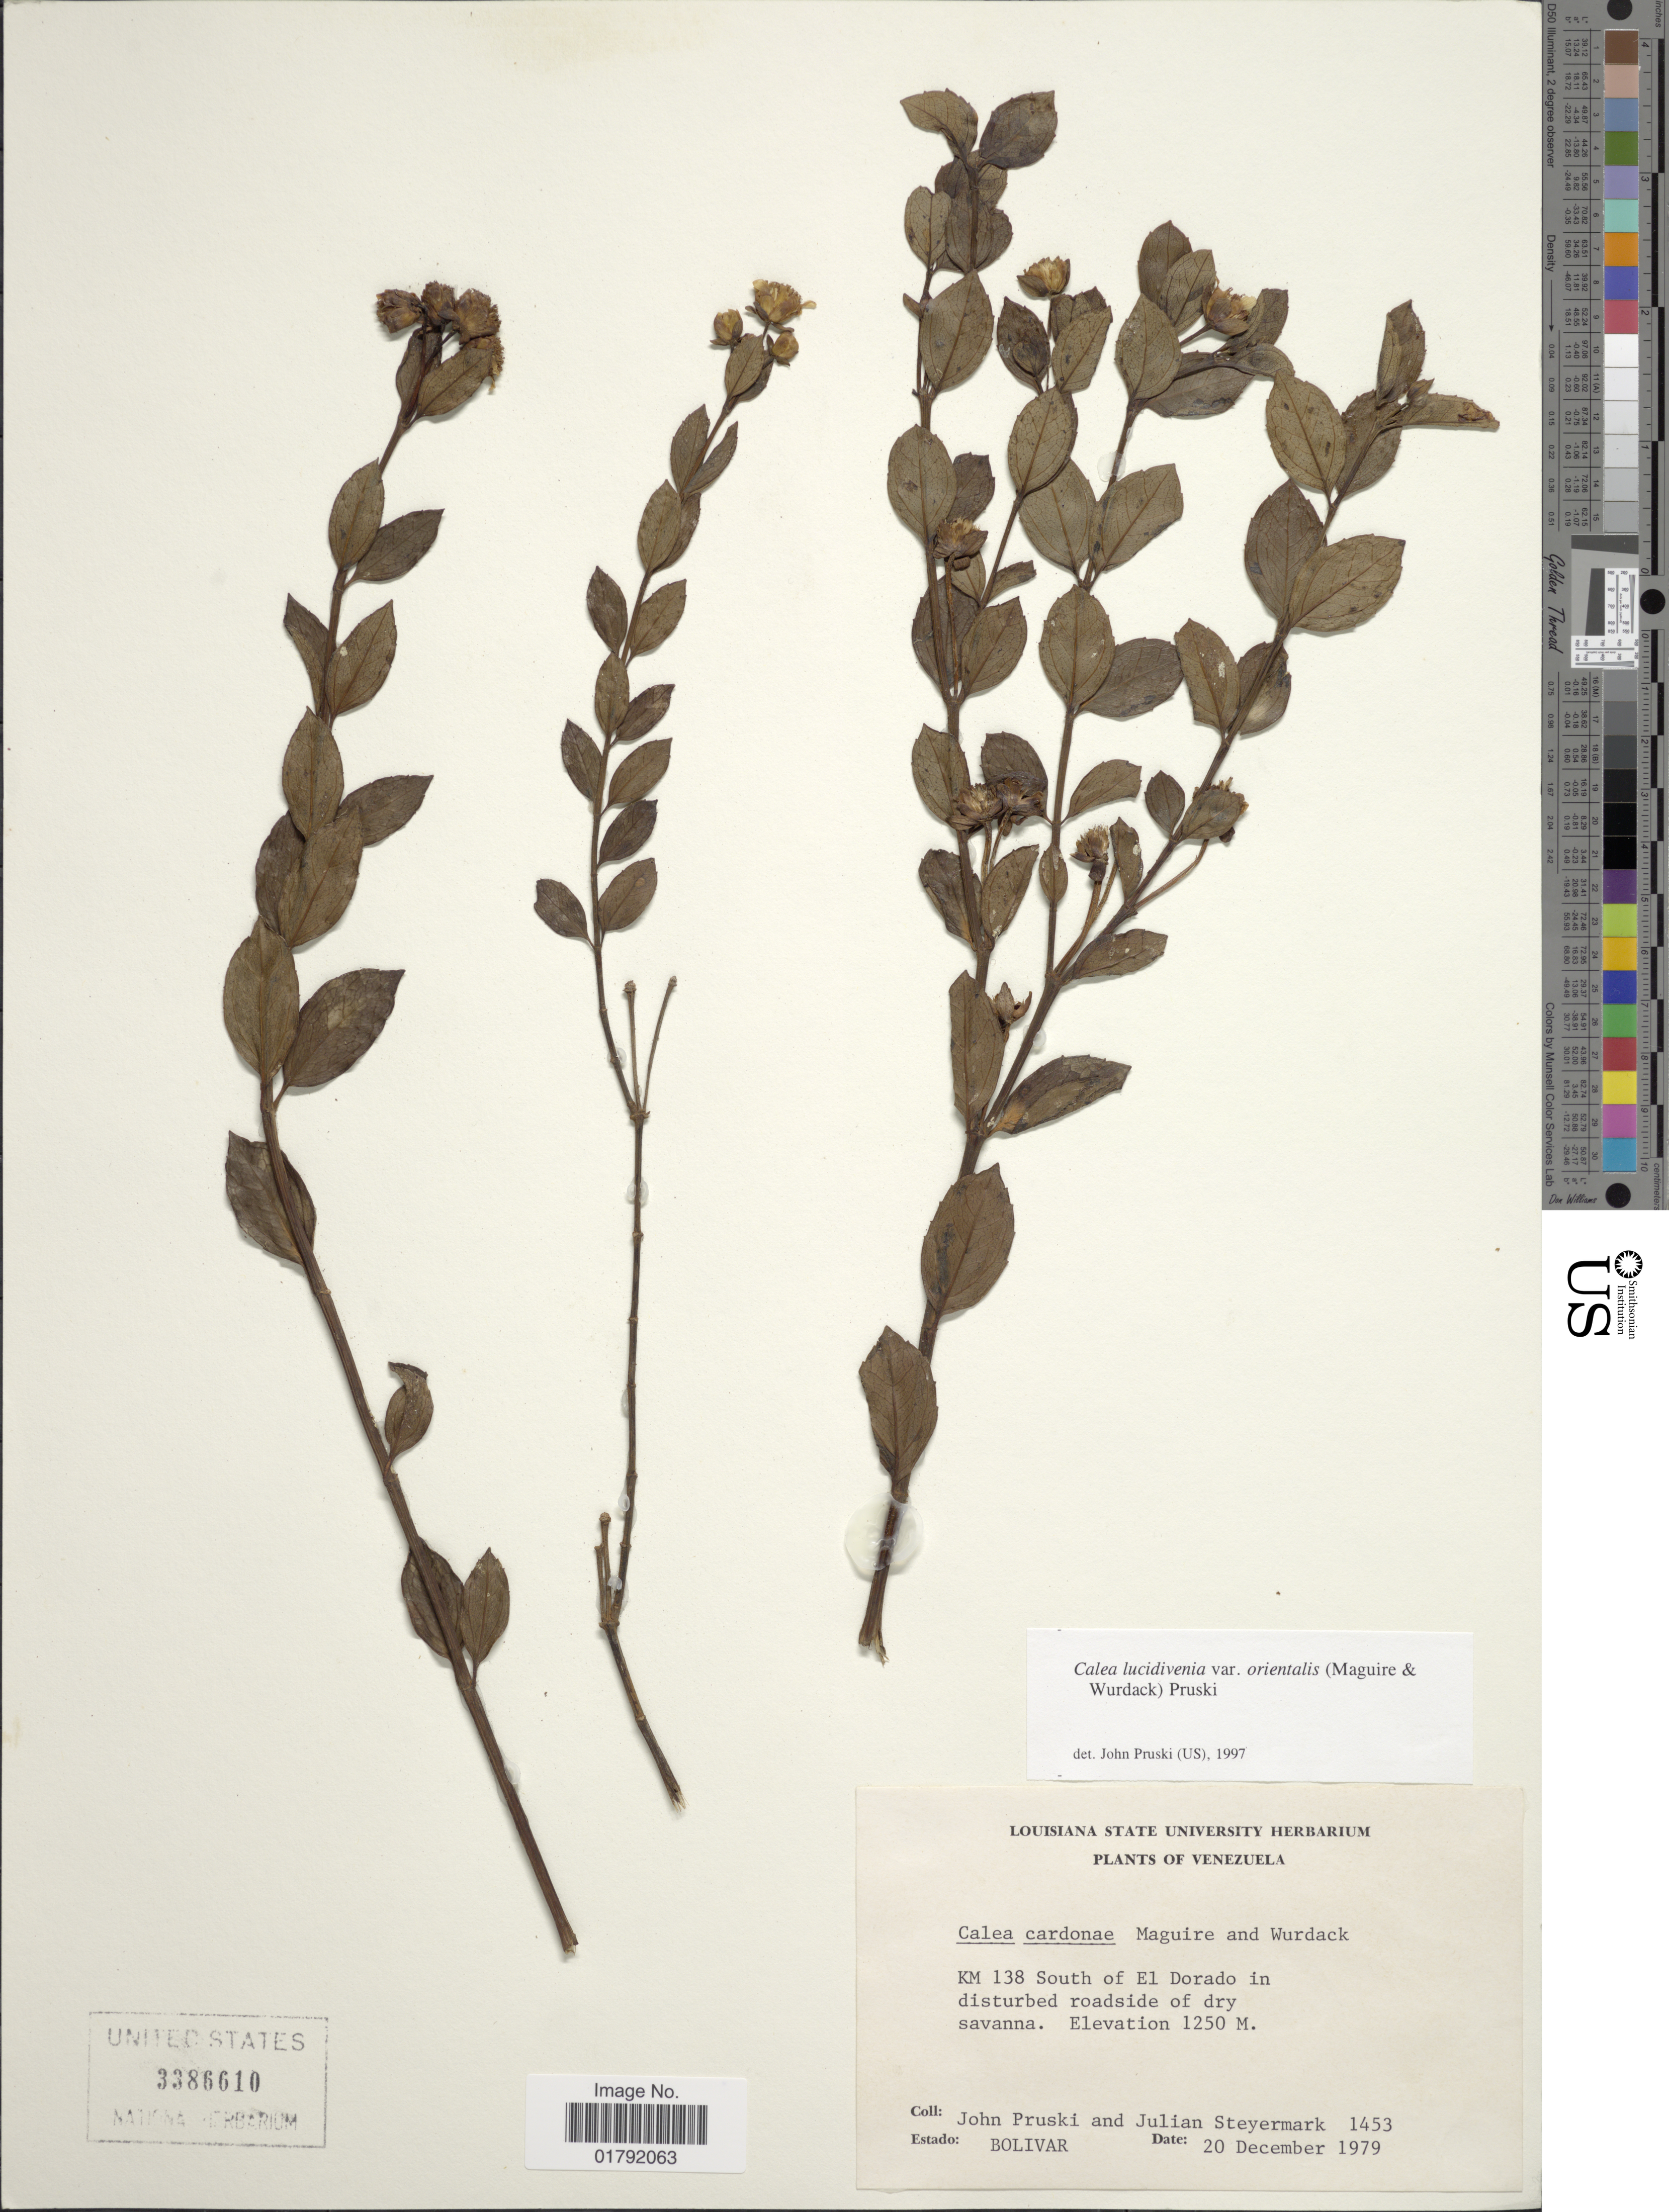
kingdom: Plantae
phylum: Tracheophyta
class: Magnoliopsida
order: Asterales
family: Asteraceae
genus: Calea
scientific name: Calea lucidivenia var. orientalis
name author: (Maguire & Wurdack) Pruski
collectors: J. F. Pruski & J. Steyermark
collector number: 1453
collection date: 1979-12-20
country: Venezuela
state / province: Bolivar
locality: KM 138 South of El Dorado in disturbed roadside of dry savanna.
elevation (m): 1250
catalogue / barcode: US 3386610